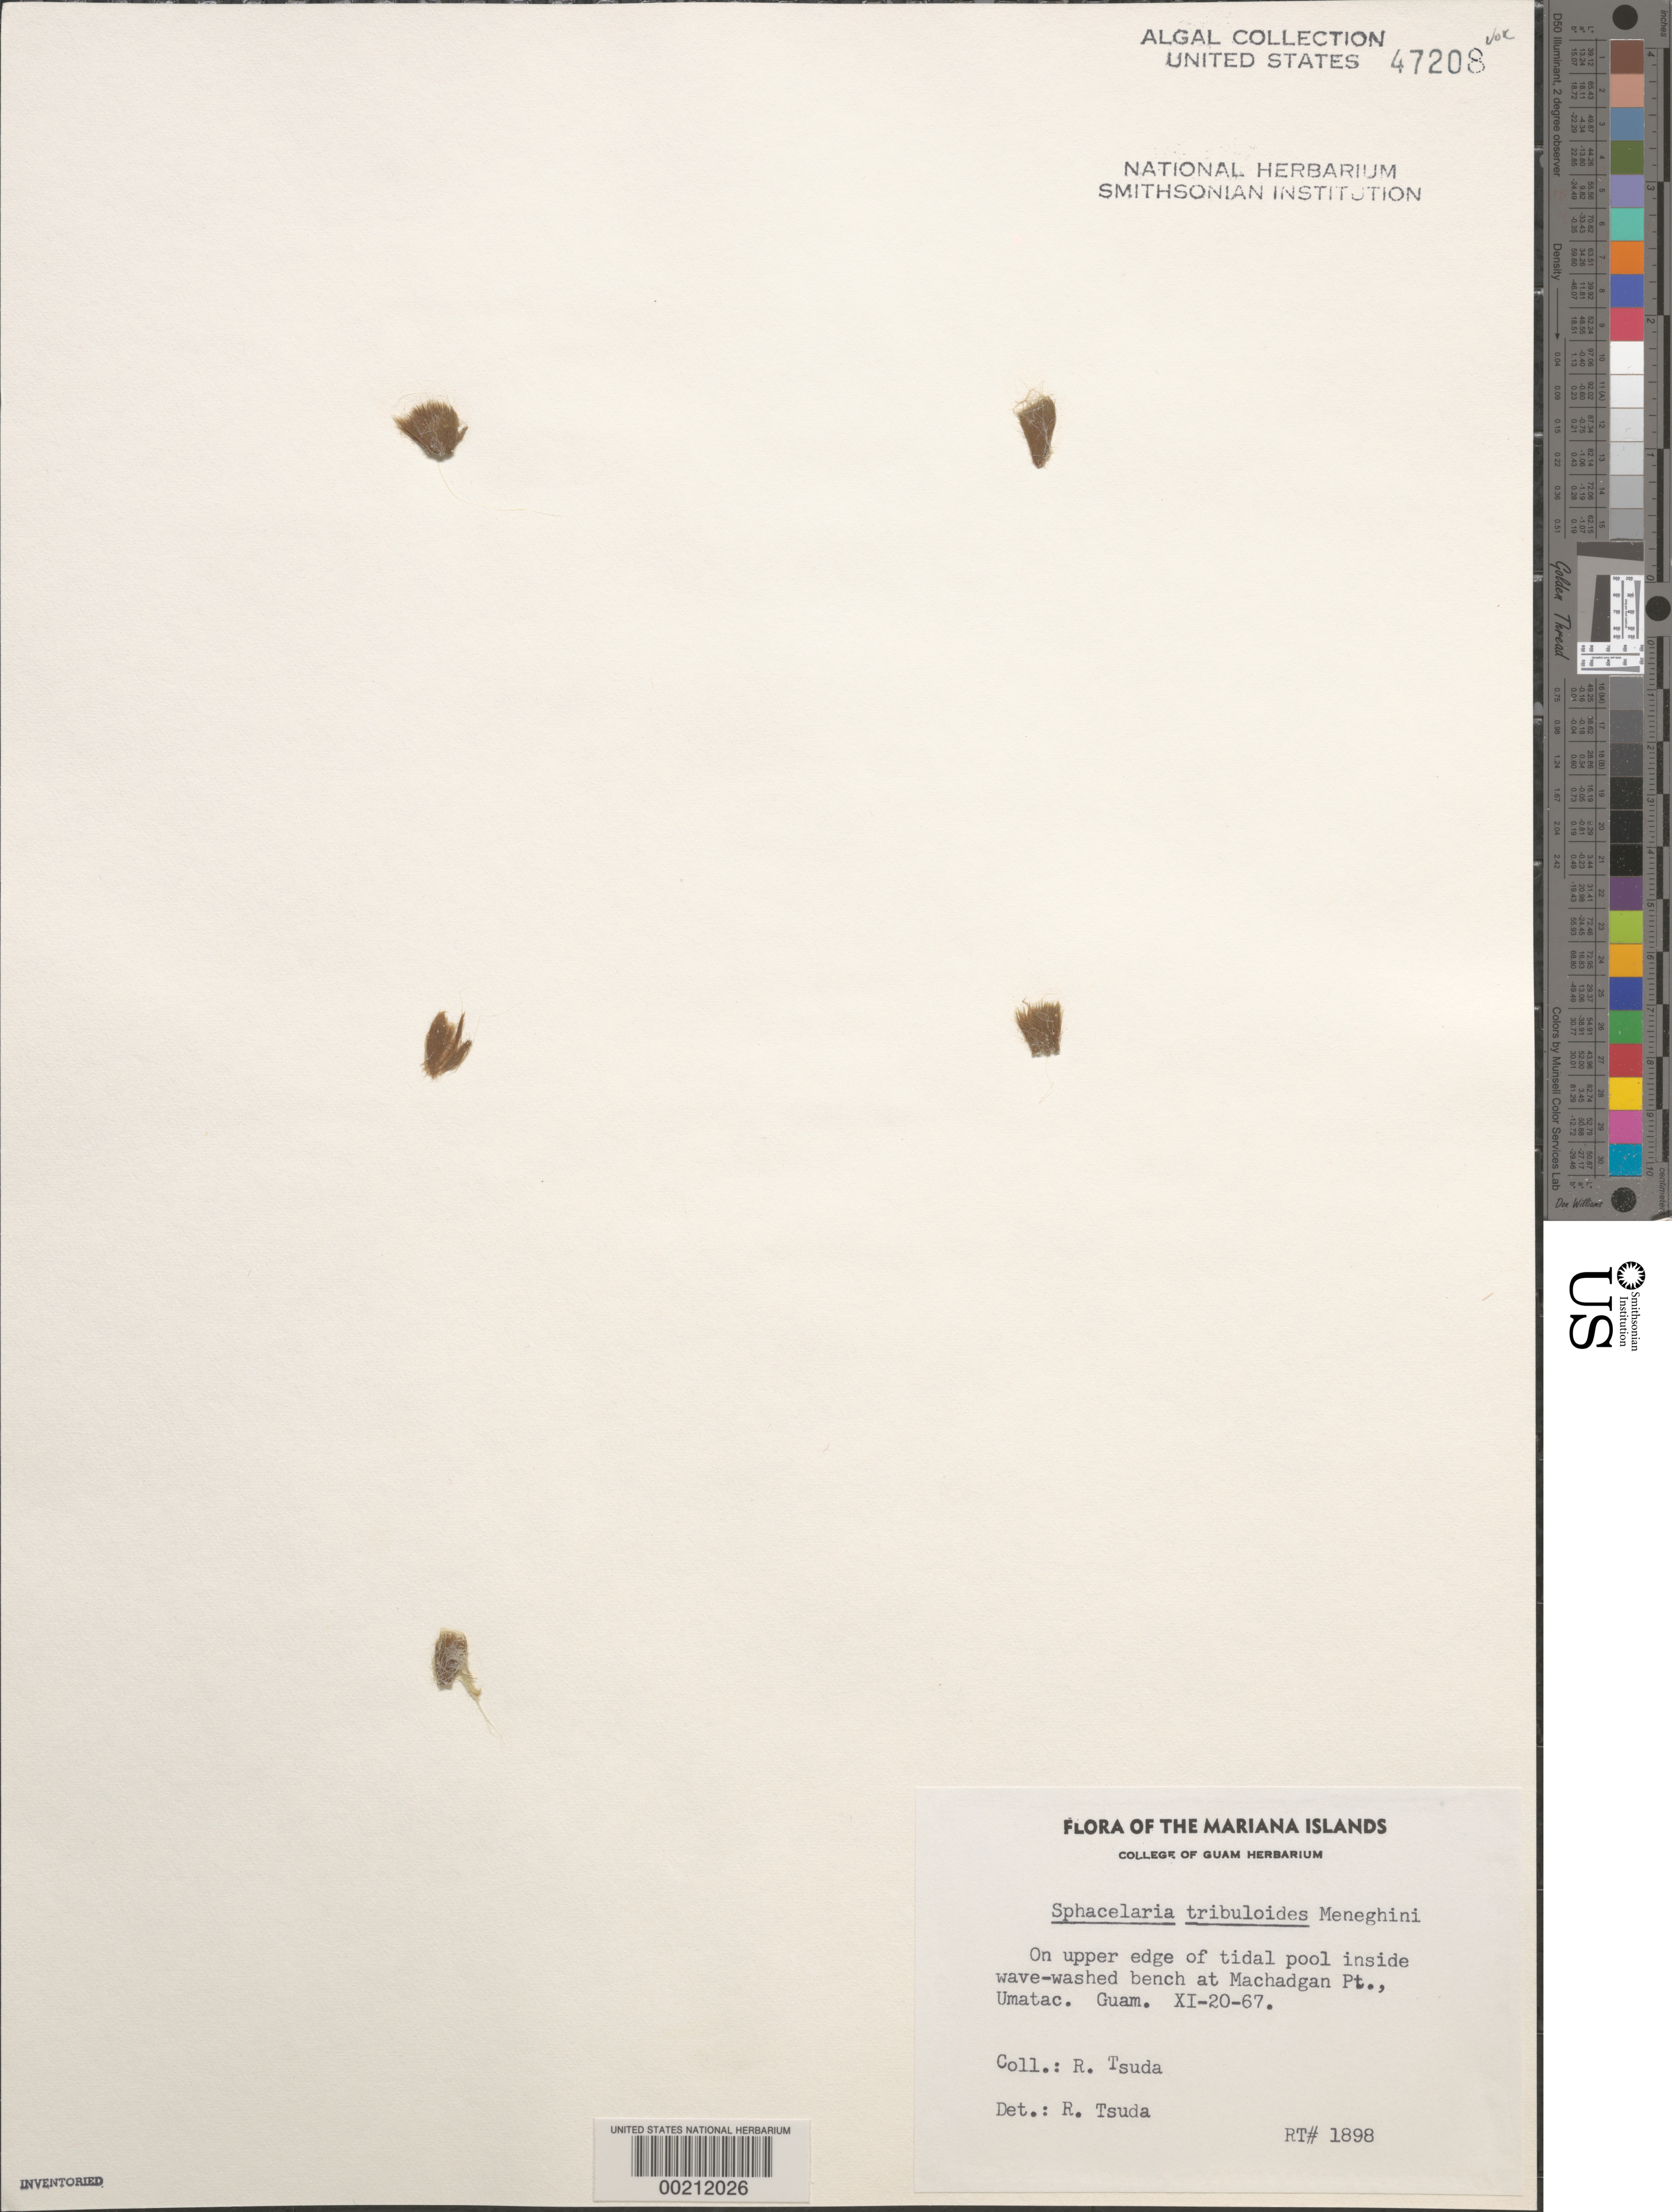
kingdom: Chromista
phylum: Ochrophyta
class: Phaeophyceae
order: Sphacelariales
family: Sphacelariaceae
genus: Sphacelaria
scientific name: Sphacelaria tribuloides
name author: Menegh.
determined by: Tsuda, R. T.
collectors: R. Tsuda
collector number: Rt 1898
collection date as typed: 20 Nov 1967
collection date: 1967-11-20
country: Guam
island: Guam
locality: Machadgan Point, Umatac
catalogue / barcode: US 47208